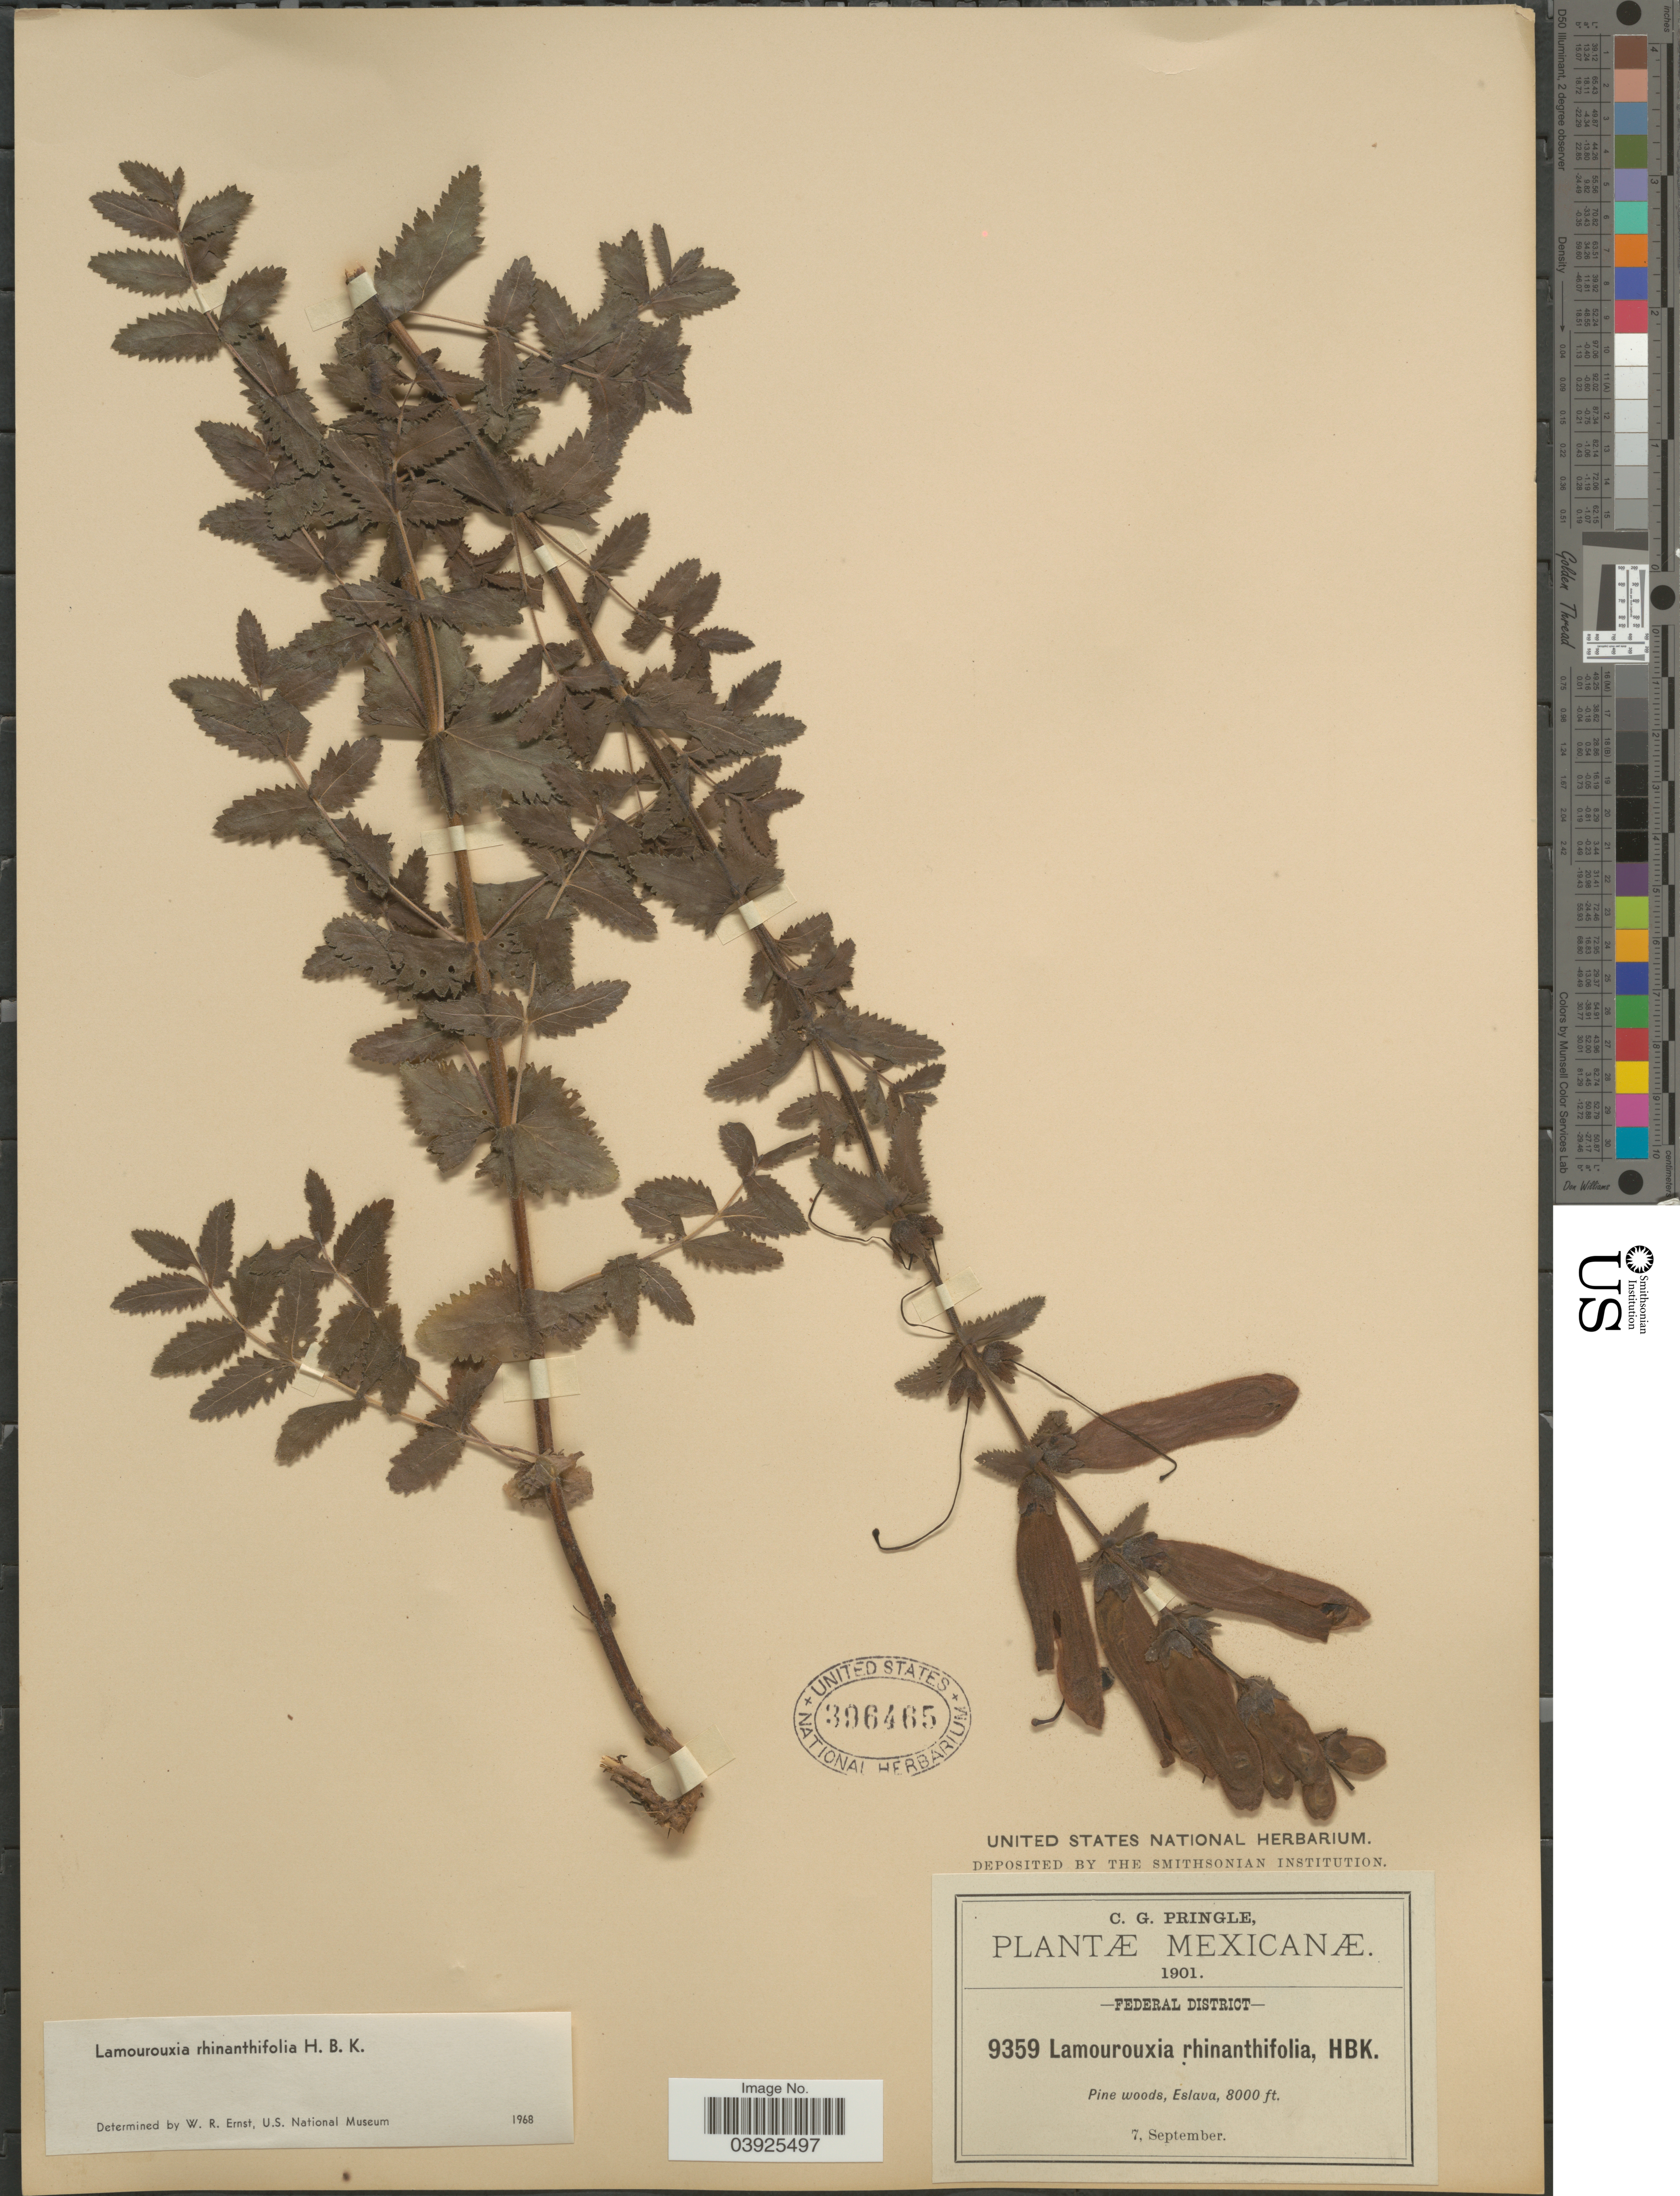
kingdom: Plantae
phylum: Tracheophyta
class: Magnoliopsida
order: Lamiales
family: Orobanchaceae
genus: Lamourouxia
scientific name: Lamourouxia rhinanthifolia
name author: Kunth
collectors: C. G. Pringle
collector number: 9359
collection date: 1901-09-07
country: Mexico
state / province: Distrito Federal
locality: Federal District. Eslava.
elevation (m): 2438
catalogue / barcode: US 396465